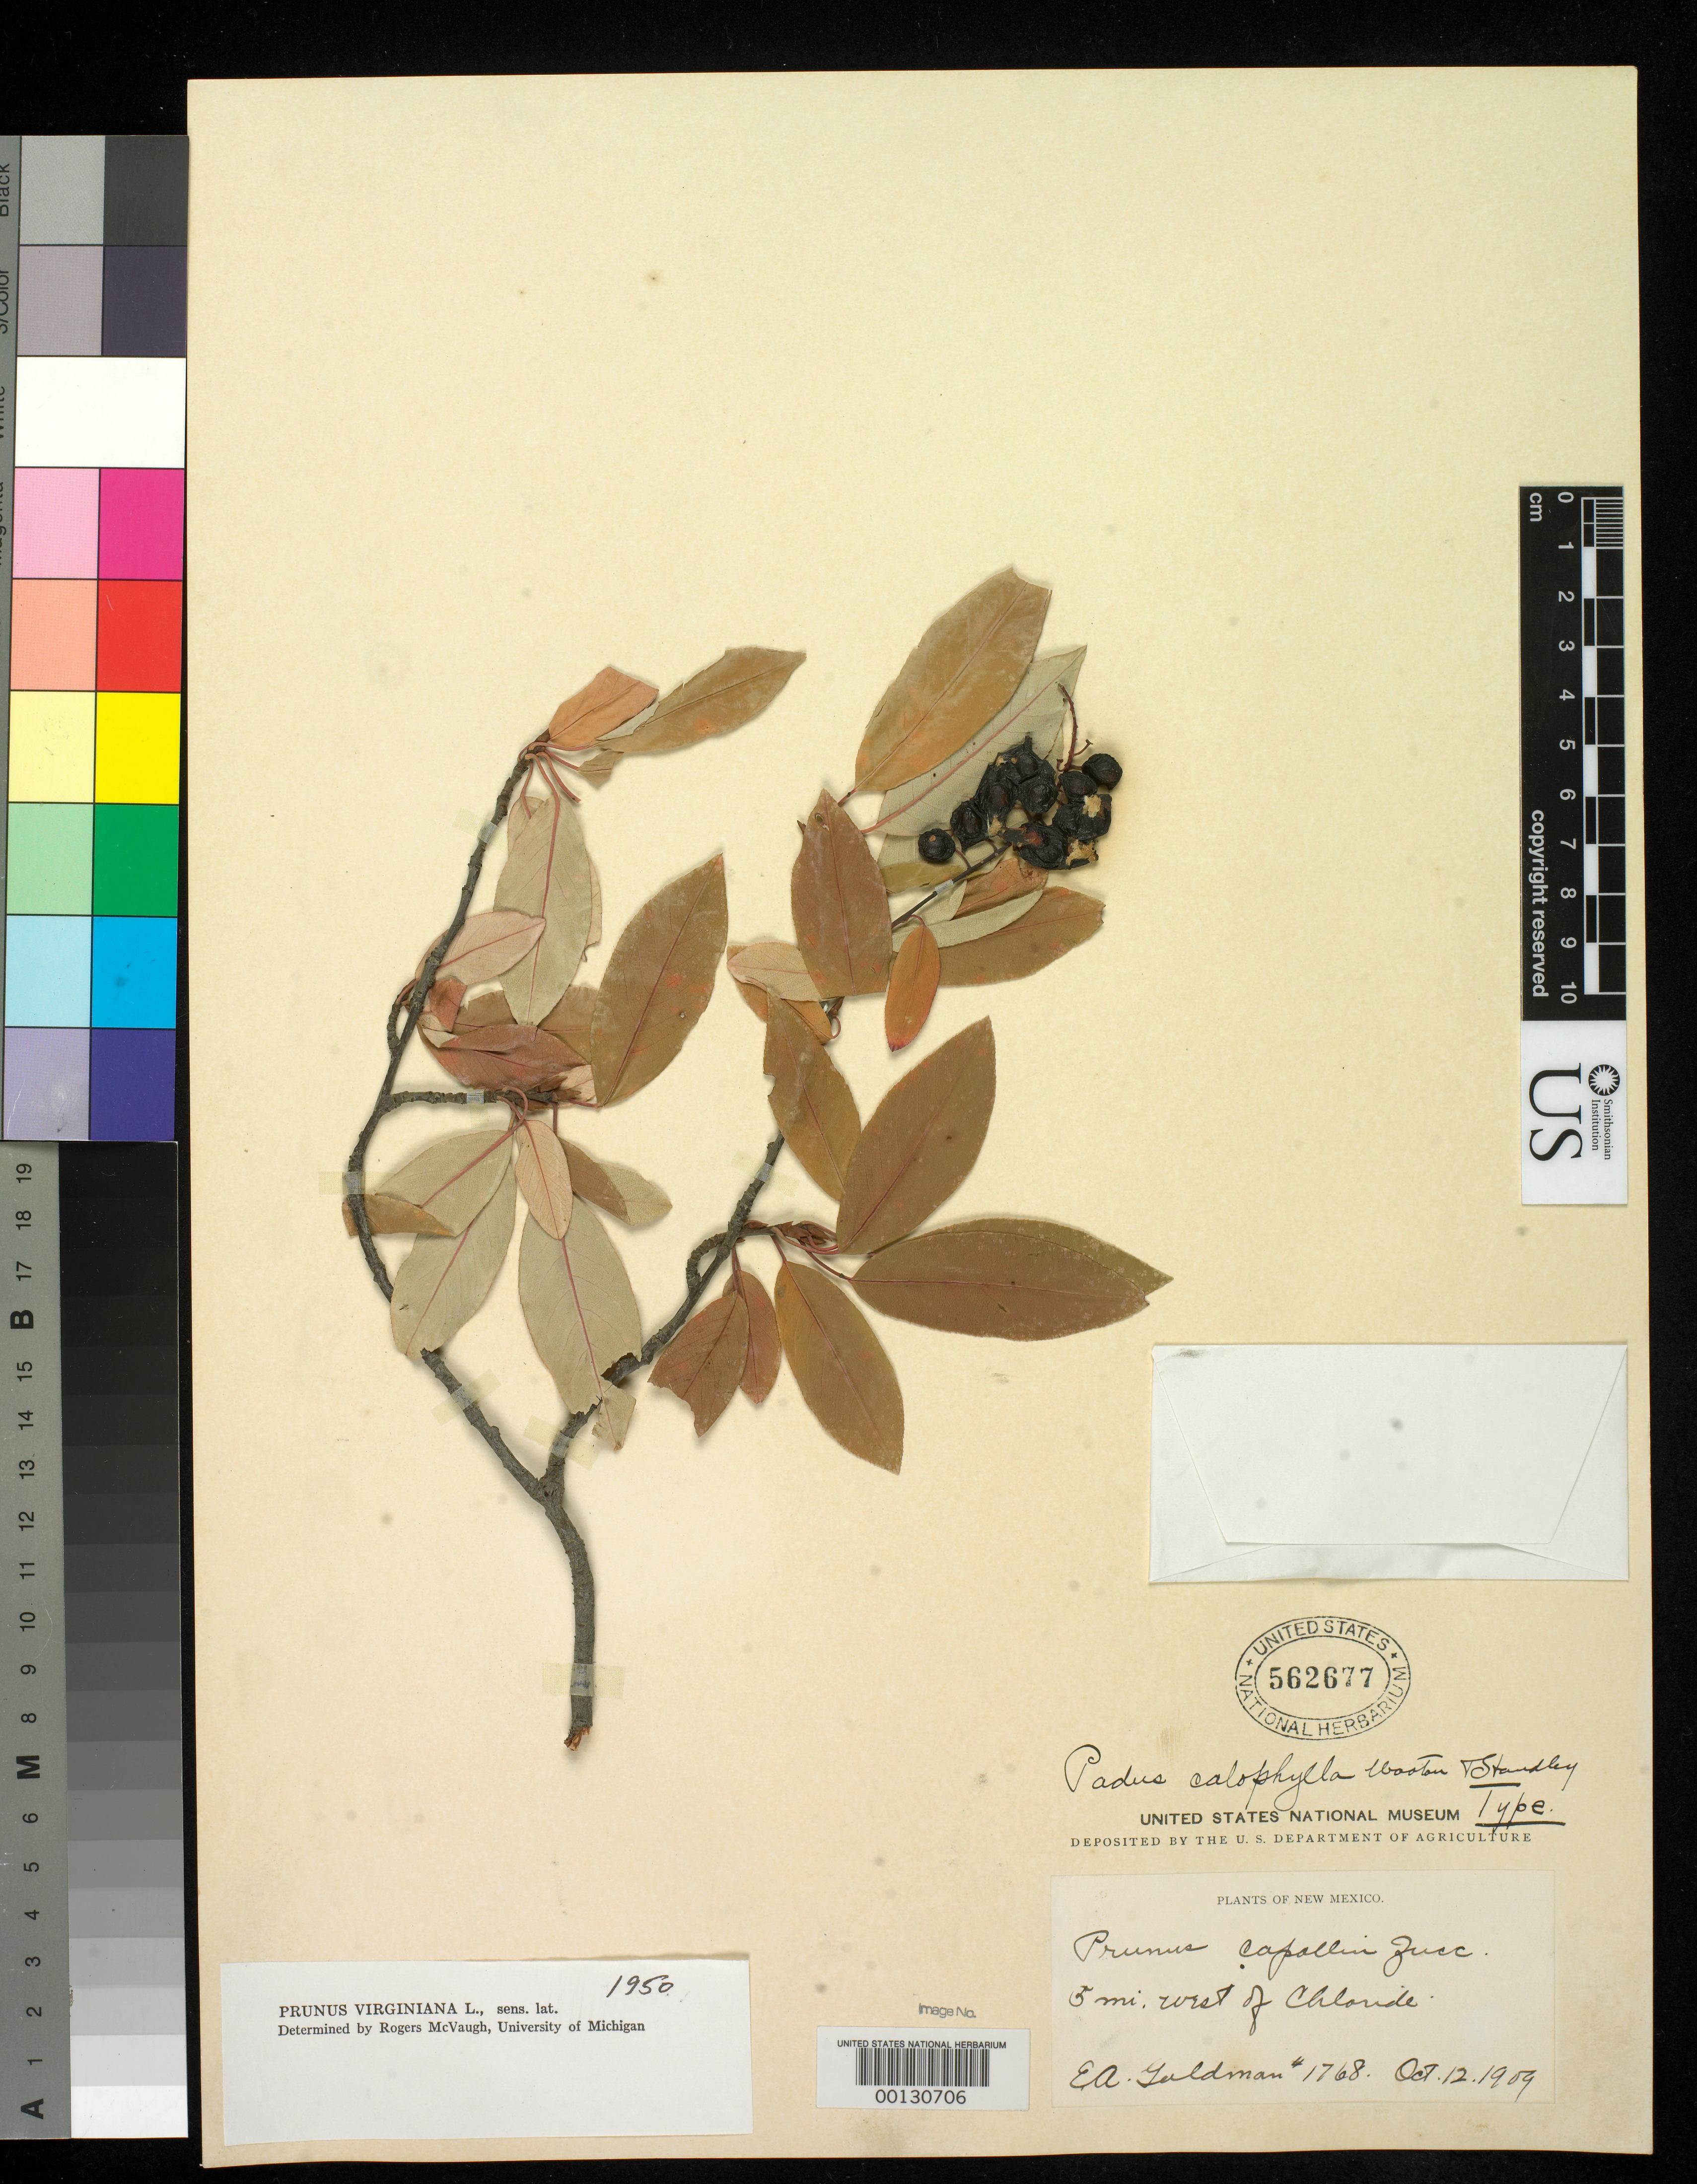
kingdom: Plantae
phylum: Tracheophyta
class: Magnoliopsida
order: Rosales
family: Rosaceae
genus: Padus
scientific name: Padus calophylla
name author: Wooton & Standl.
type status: Holotype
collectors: E. A. Goldman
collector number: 1768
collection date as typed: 12 Oct 1909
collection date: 1909-10-12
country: United States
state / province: New Mexico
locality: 5 mi W of Chloride.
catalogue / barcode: US 562677